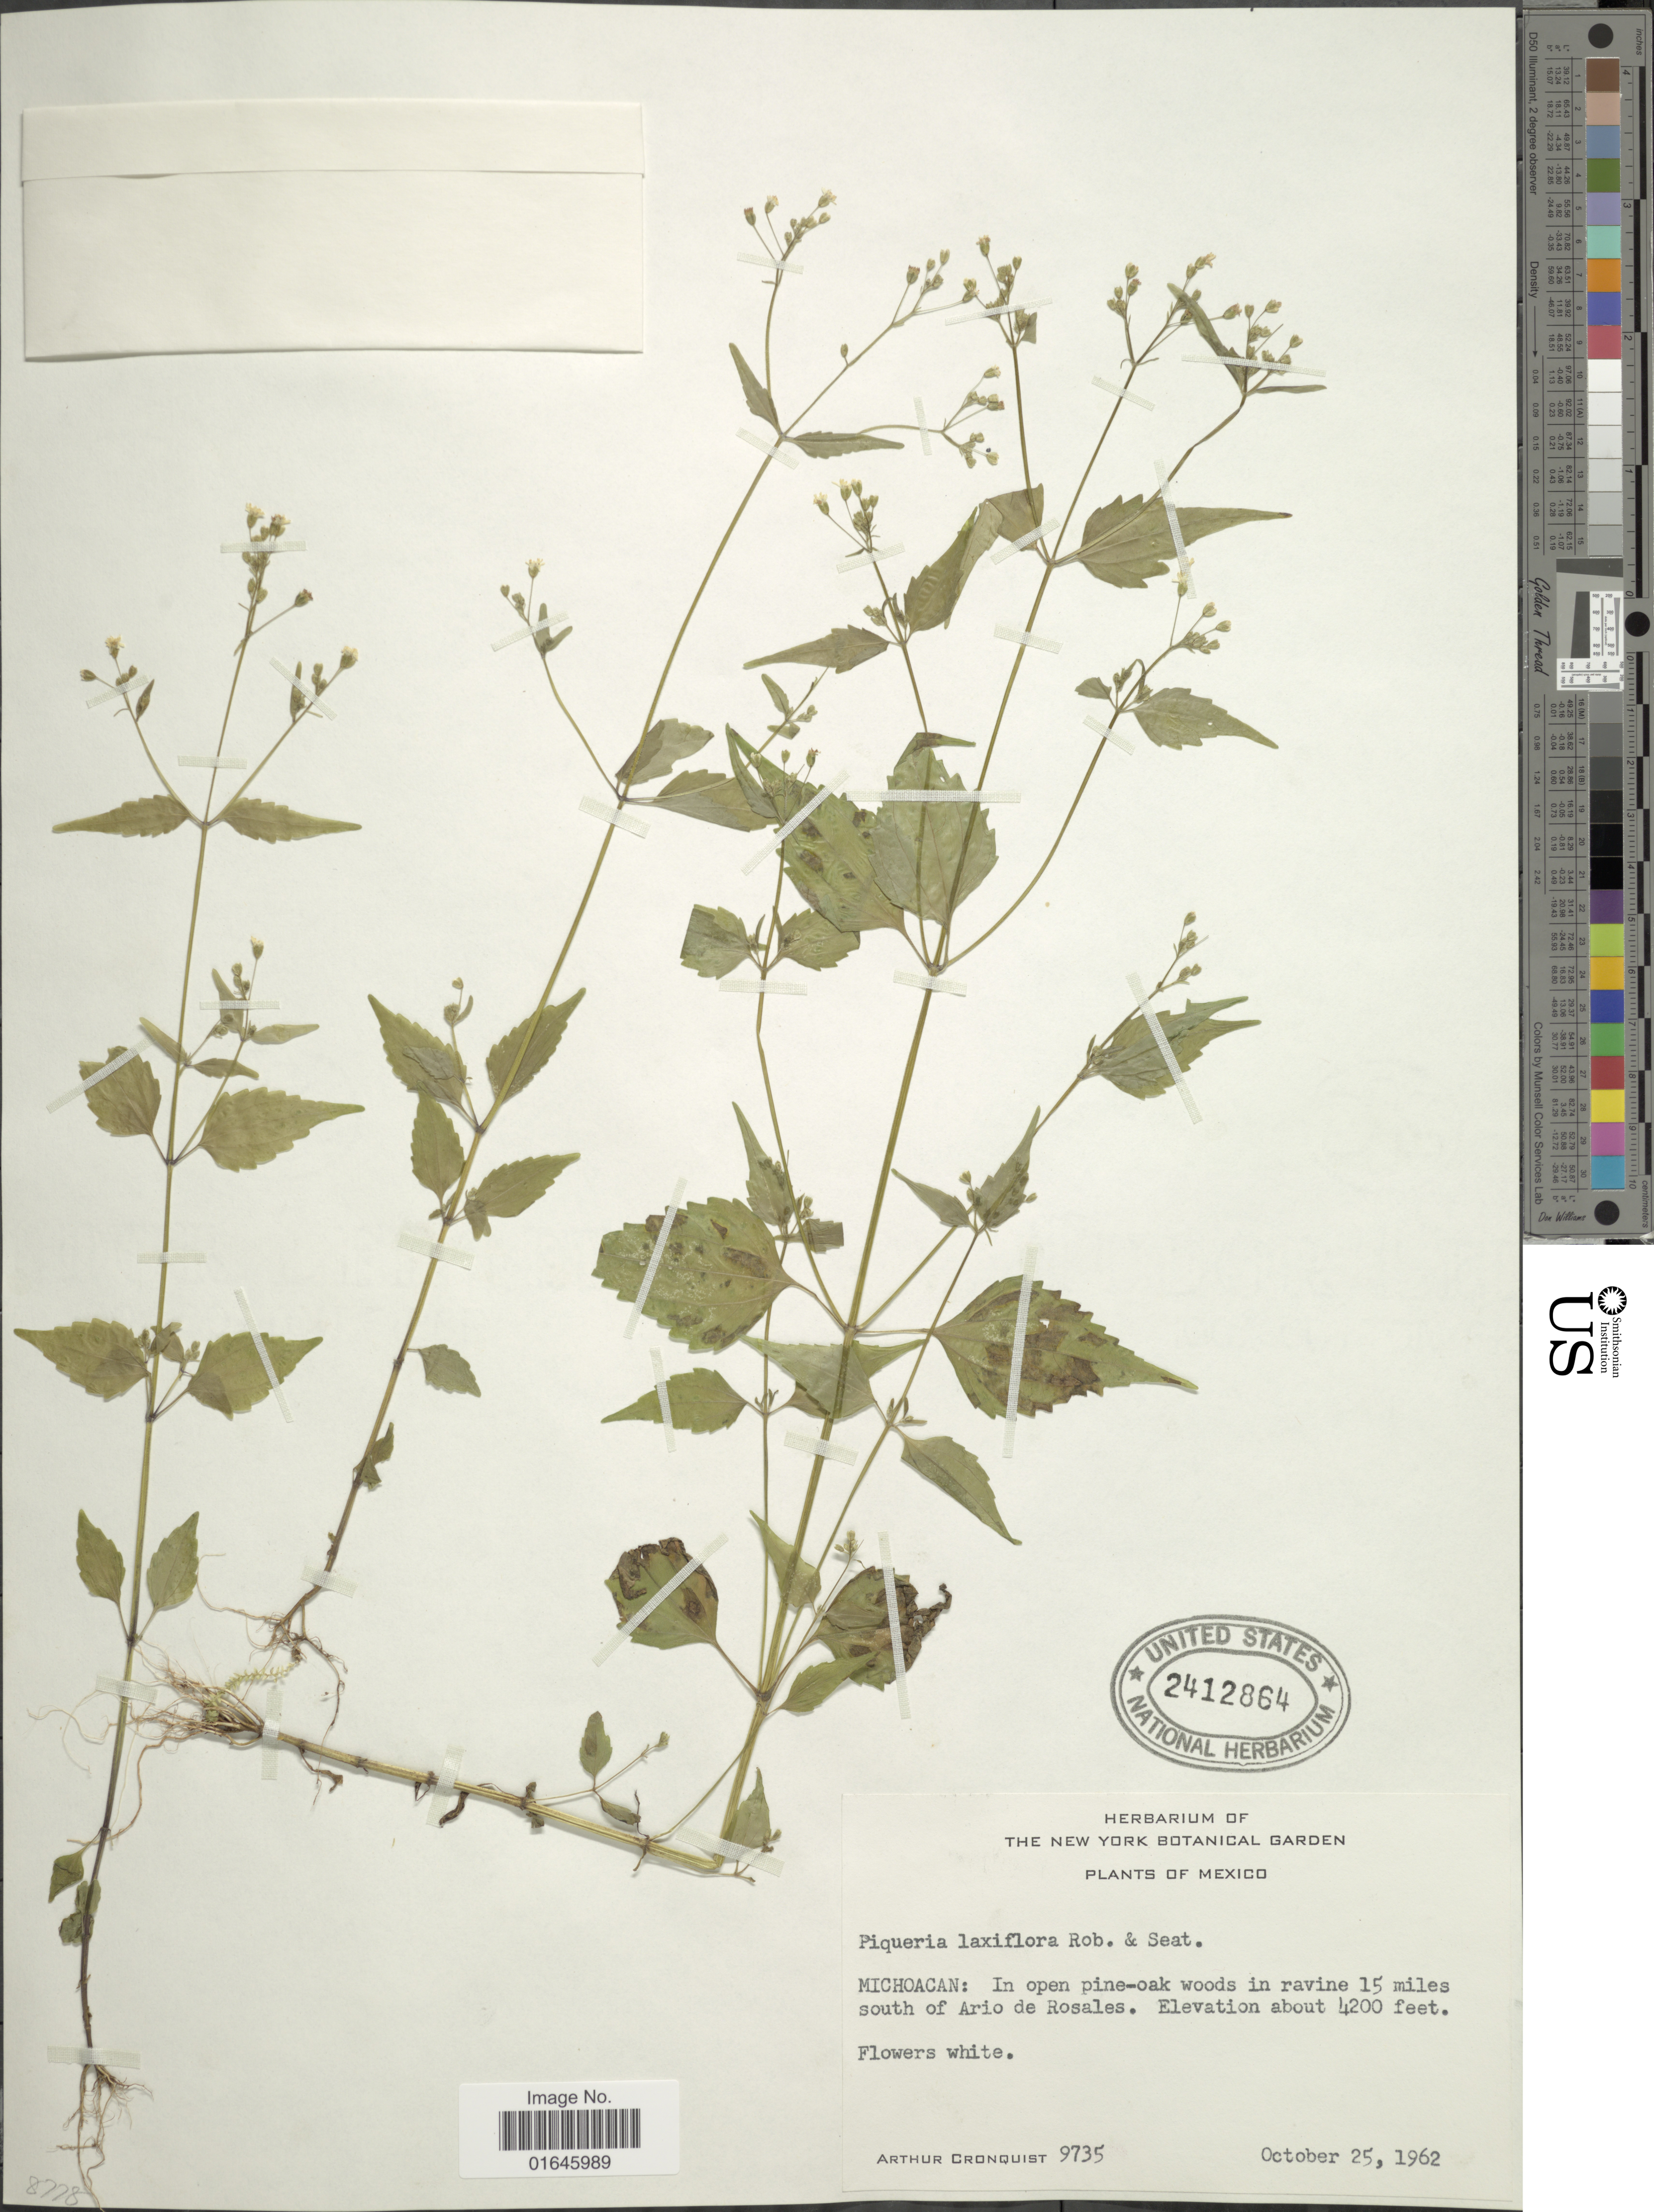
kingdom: Plantae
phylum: Tracheophyta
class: Magnoliopsida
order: Asterales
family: Asteraceae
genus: Piqueria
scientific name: Piqueria laxiflora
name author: B.L. Rob. & Seaton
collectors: A. J. Cronquist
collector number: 9735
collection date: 1962-10-25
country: Mexico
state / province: Michoacán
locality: In open pine-oak woods in ravine 15 miles south of Ario de Rosales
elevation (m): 1280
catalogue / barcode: US 2412864